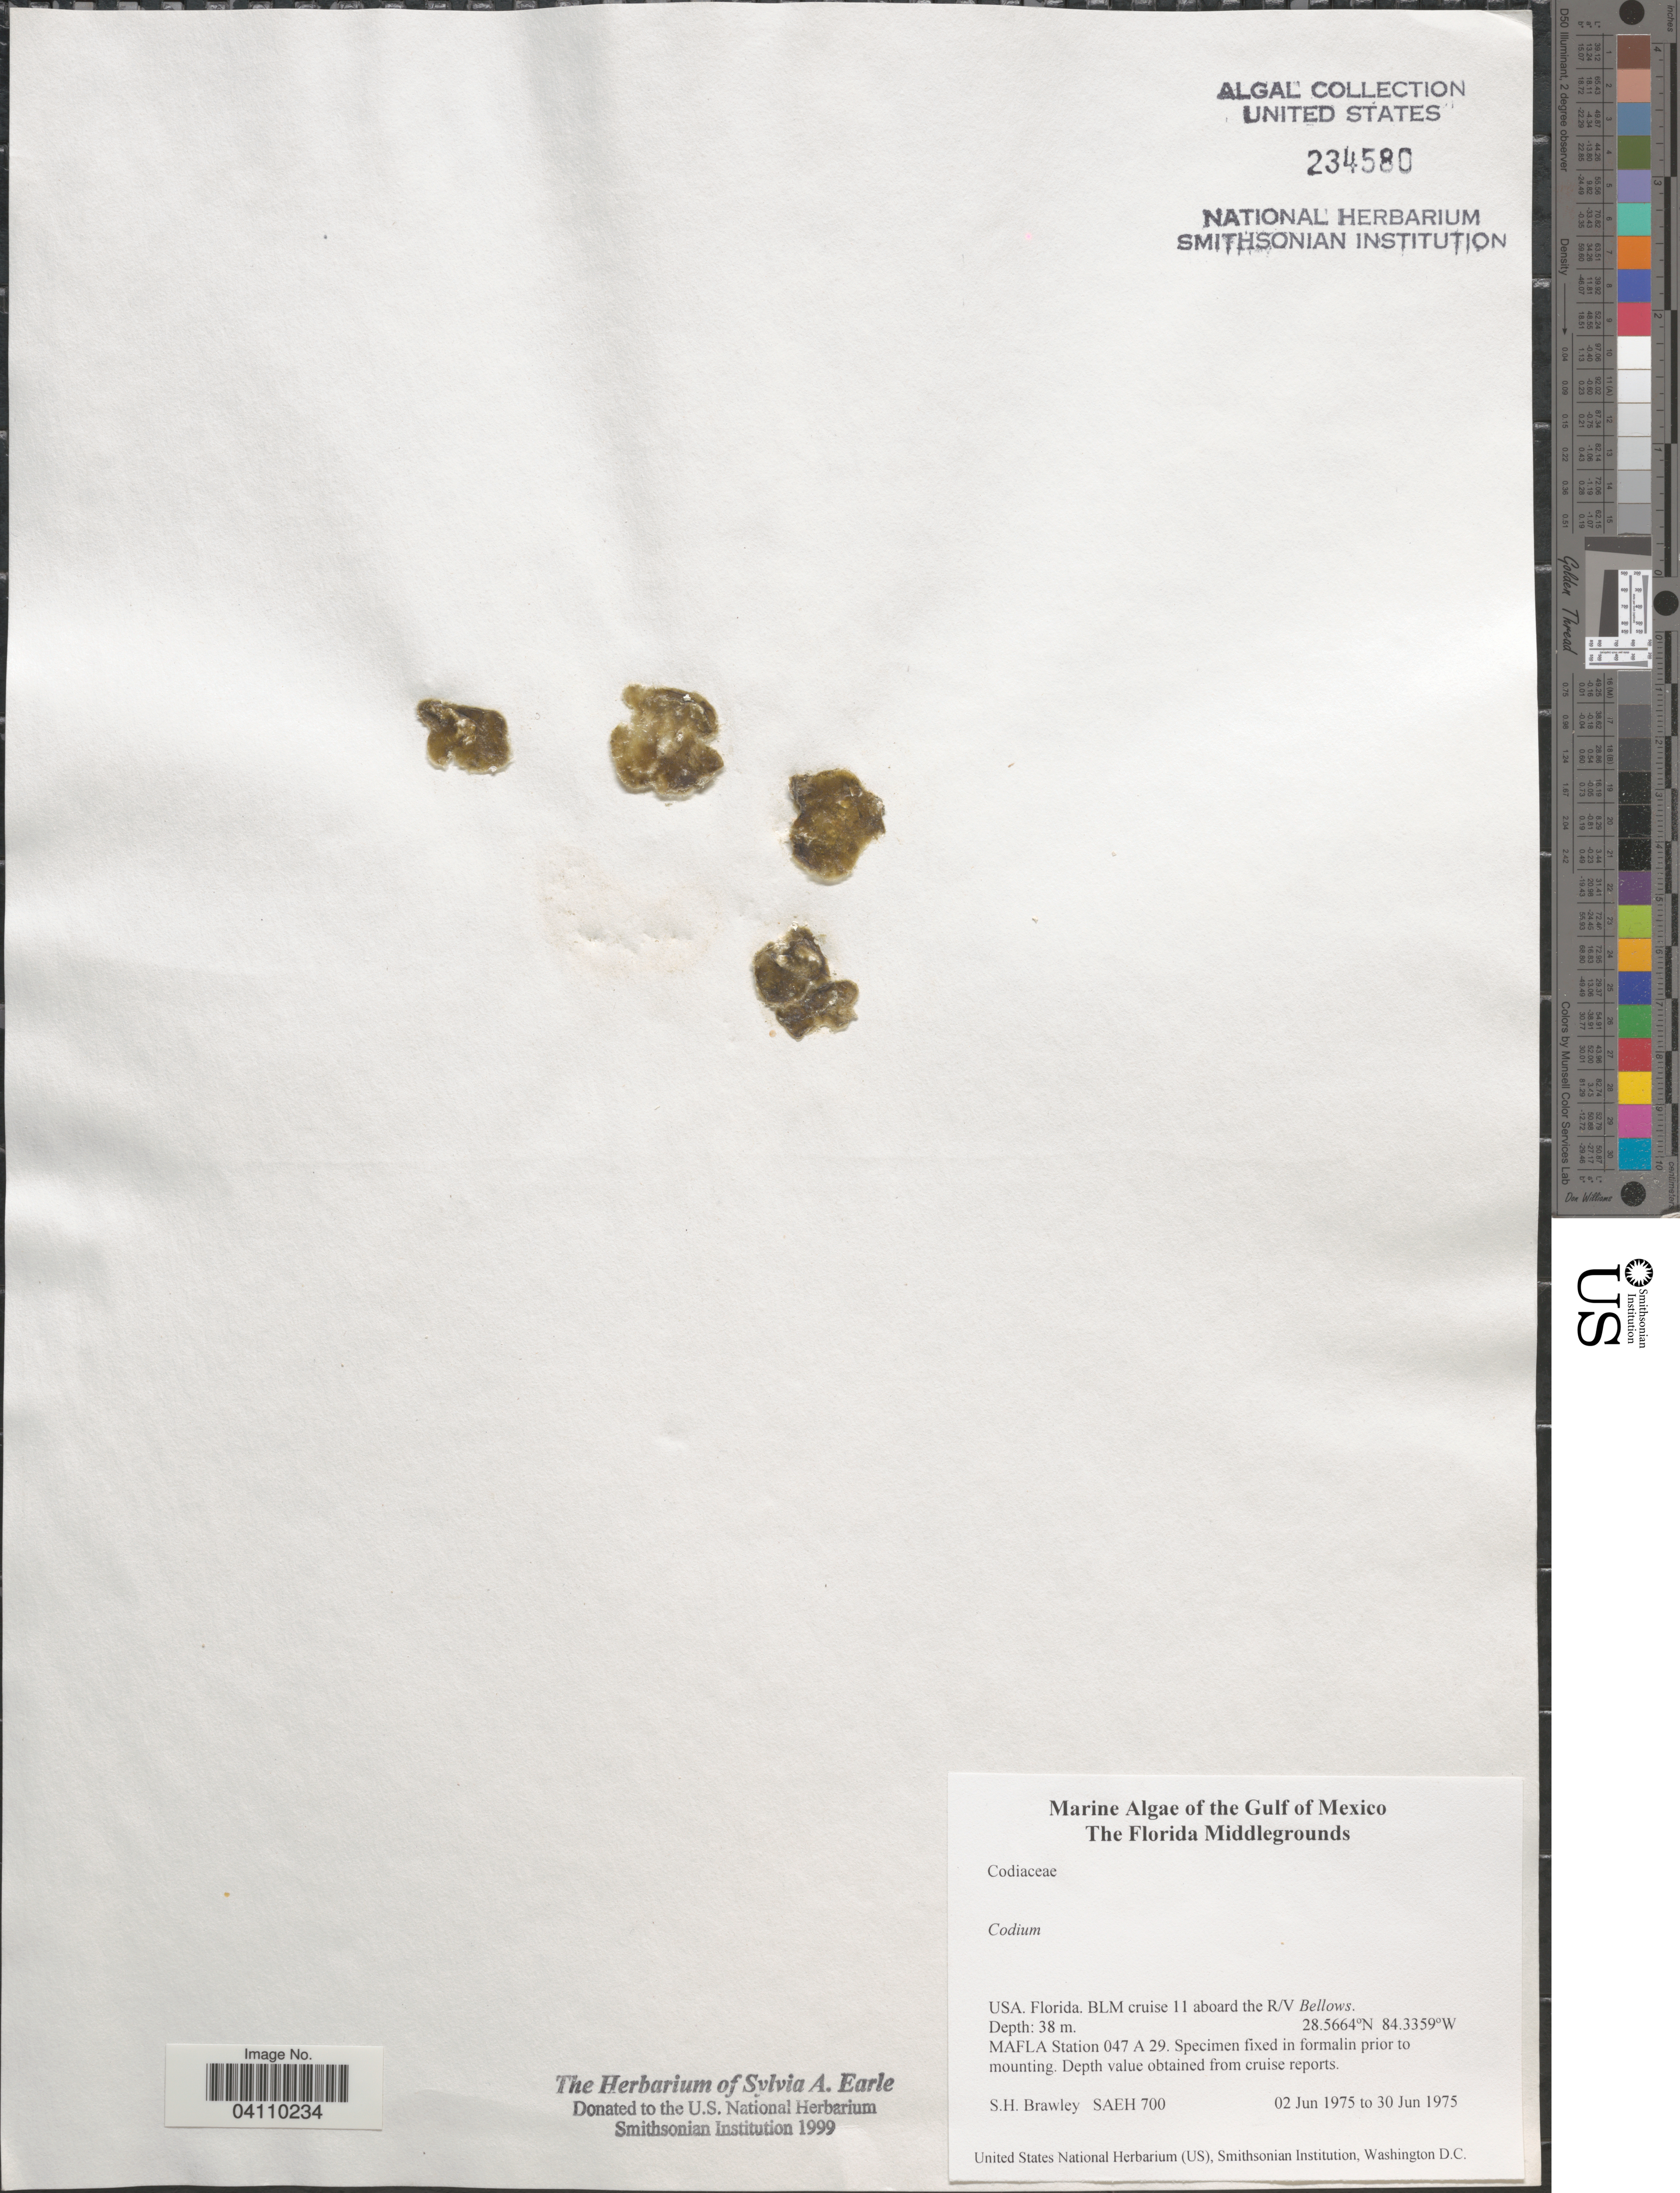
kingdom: Plantae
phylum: Chlorophyta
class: Ulvophyceae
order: Bryopsidales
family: Codiaceae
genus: Codium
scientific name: Codium sp.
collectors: S. Brawley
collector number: SAEH700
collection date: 1975-06-02/1975-06-30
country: United States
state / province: Florida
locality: The Gulf of Mexico. The Florida Middlegrounds. BLM cruise 11 aboard the R/V Bellows. MAFLA Station 047 A 29.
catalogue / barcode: US 234580